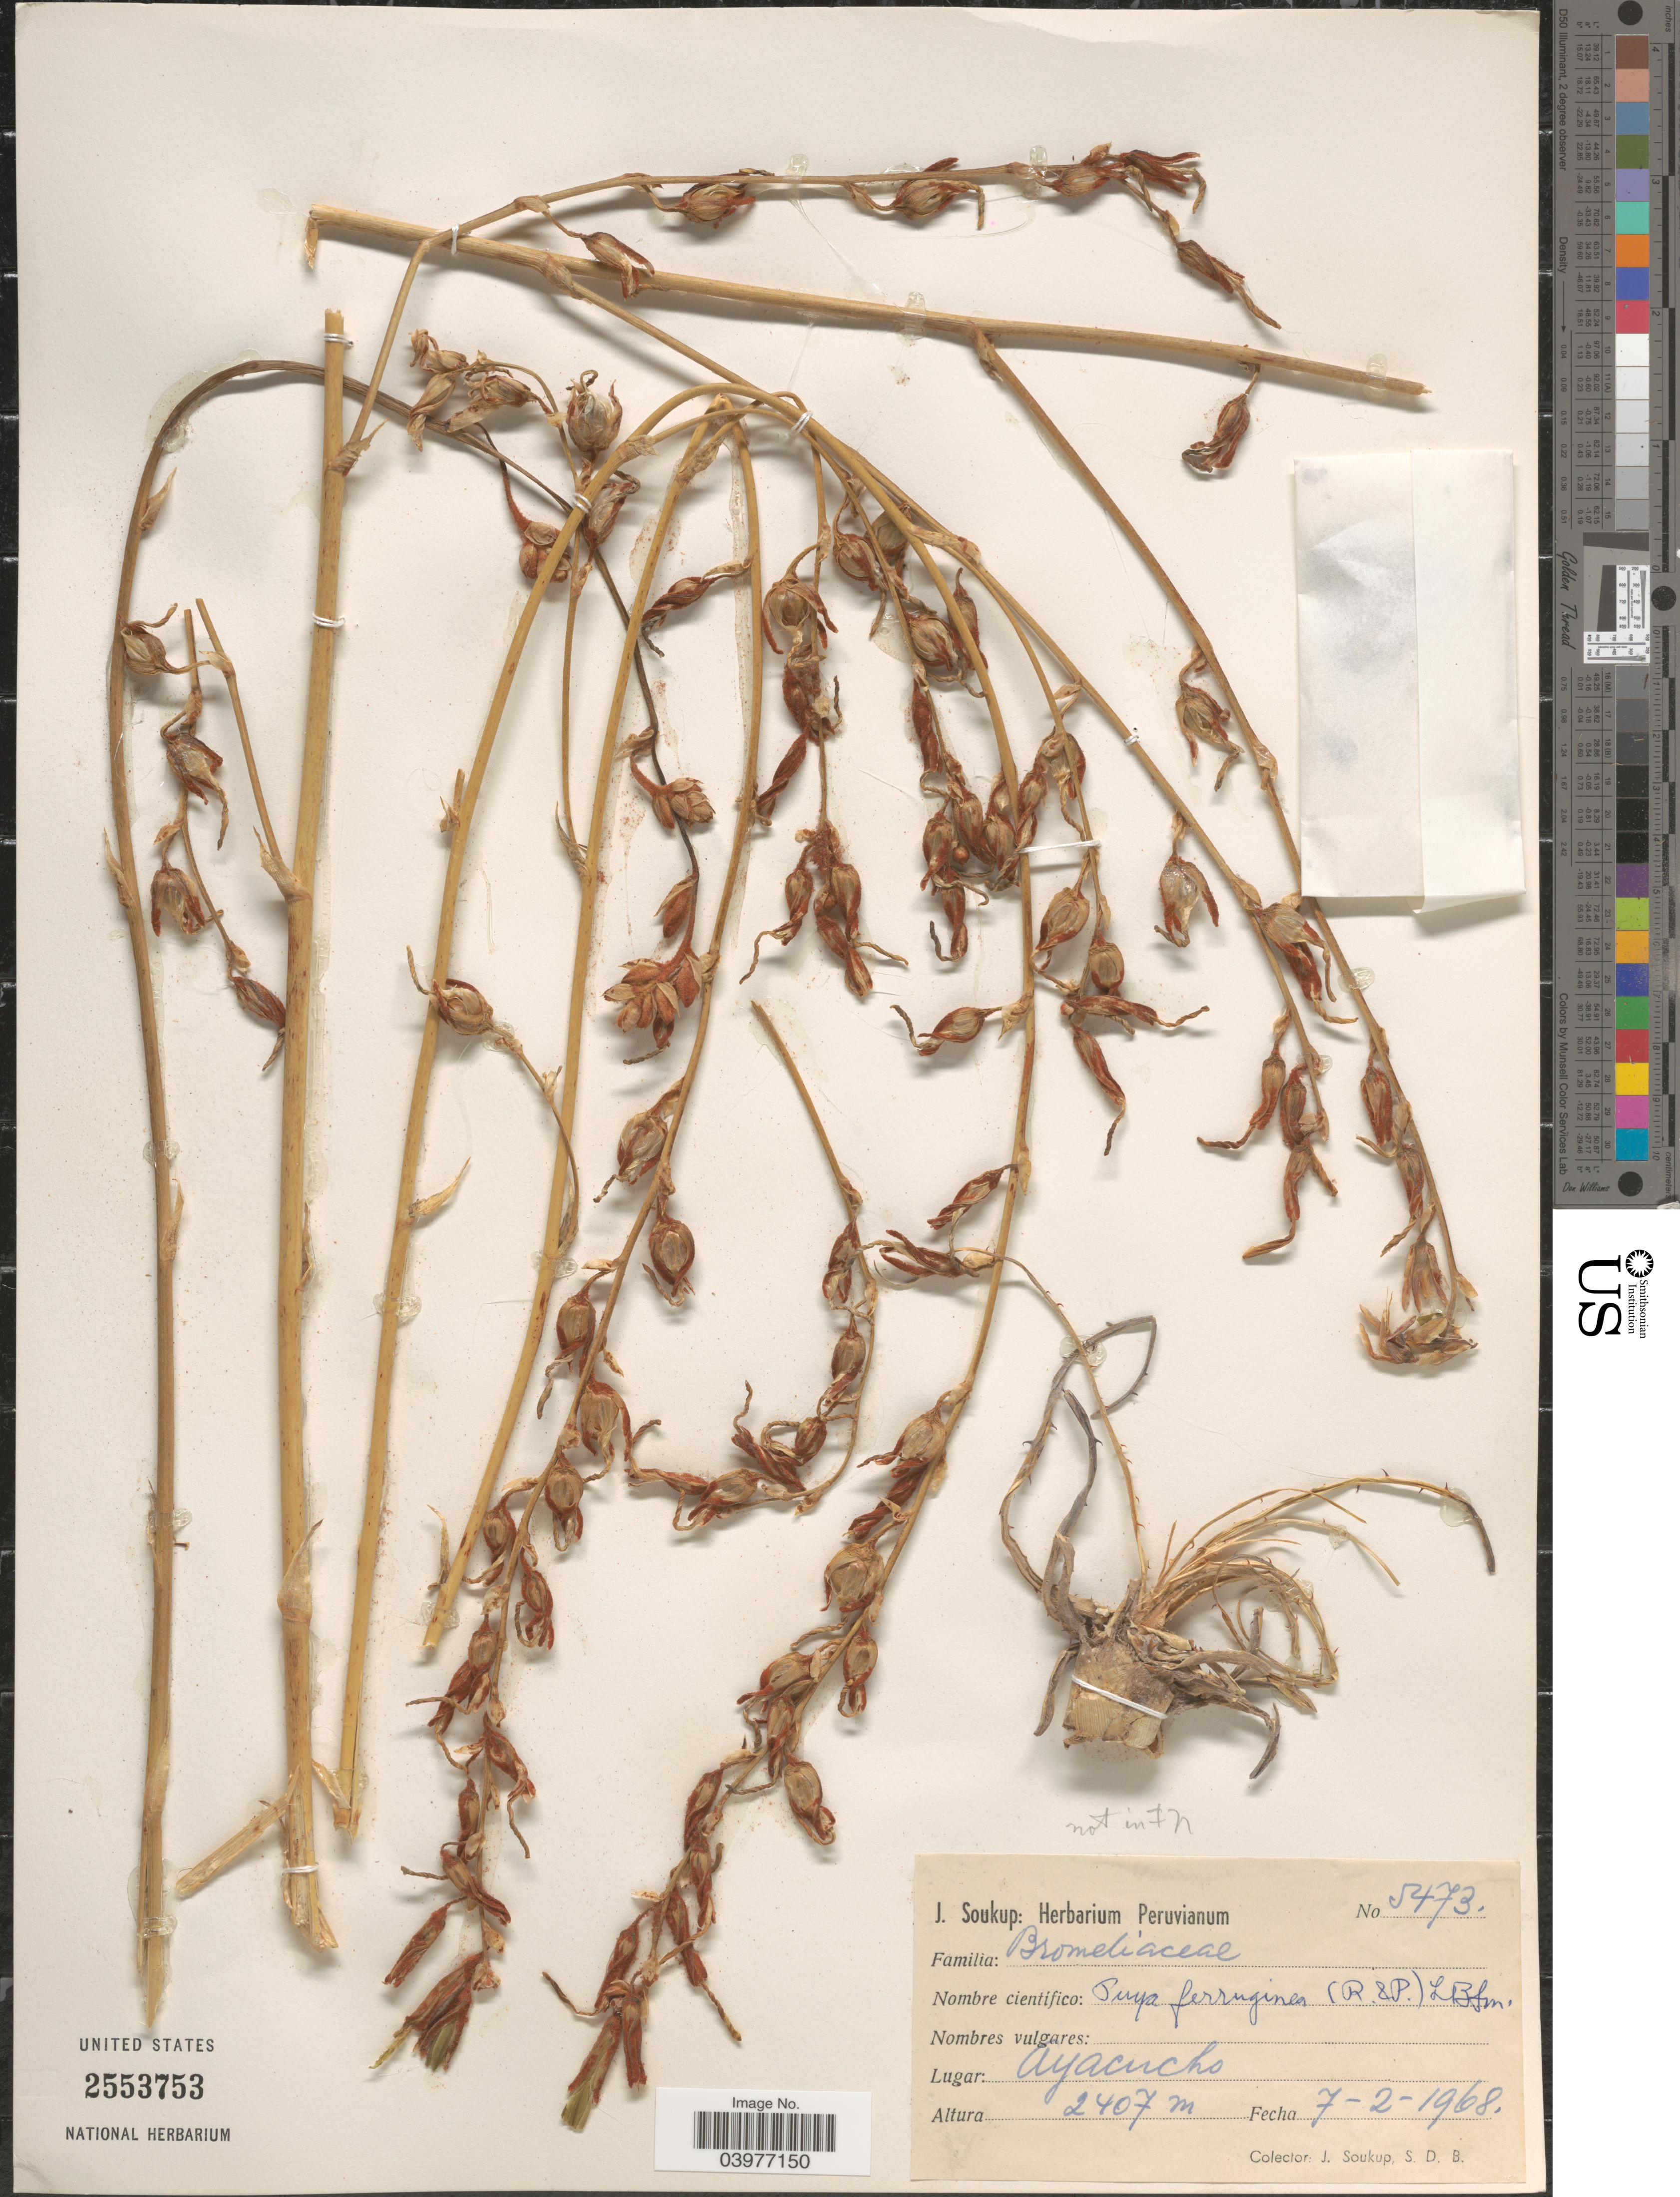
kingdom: Plantae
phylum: Tracheophyta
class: Liliopsida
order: Poales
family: Bromeliaceae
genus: Puya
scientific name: Puya ferruginea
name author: (Ruiz & Pav.) L.B. Sm.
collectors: J. Soukup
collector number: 5473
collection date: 1968-02-07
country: Peru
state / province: Ayacucho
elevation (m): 2407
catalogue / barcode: US 2553753